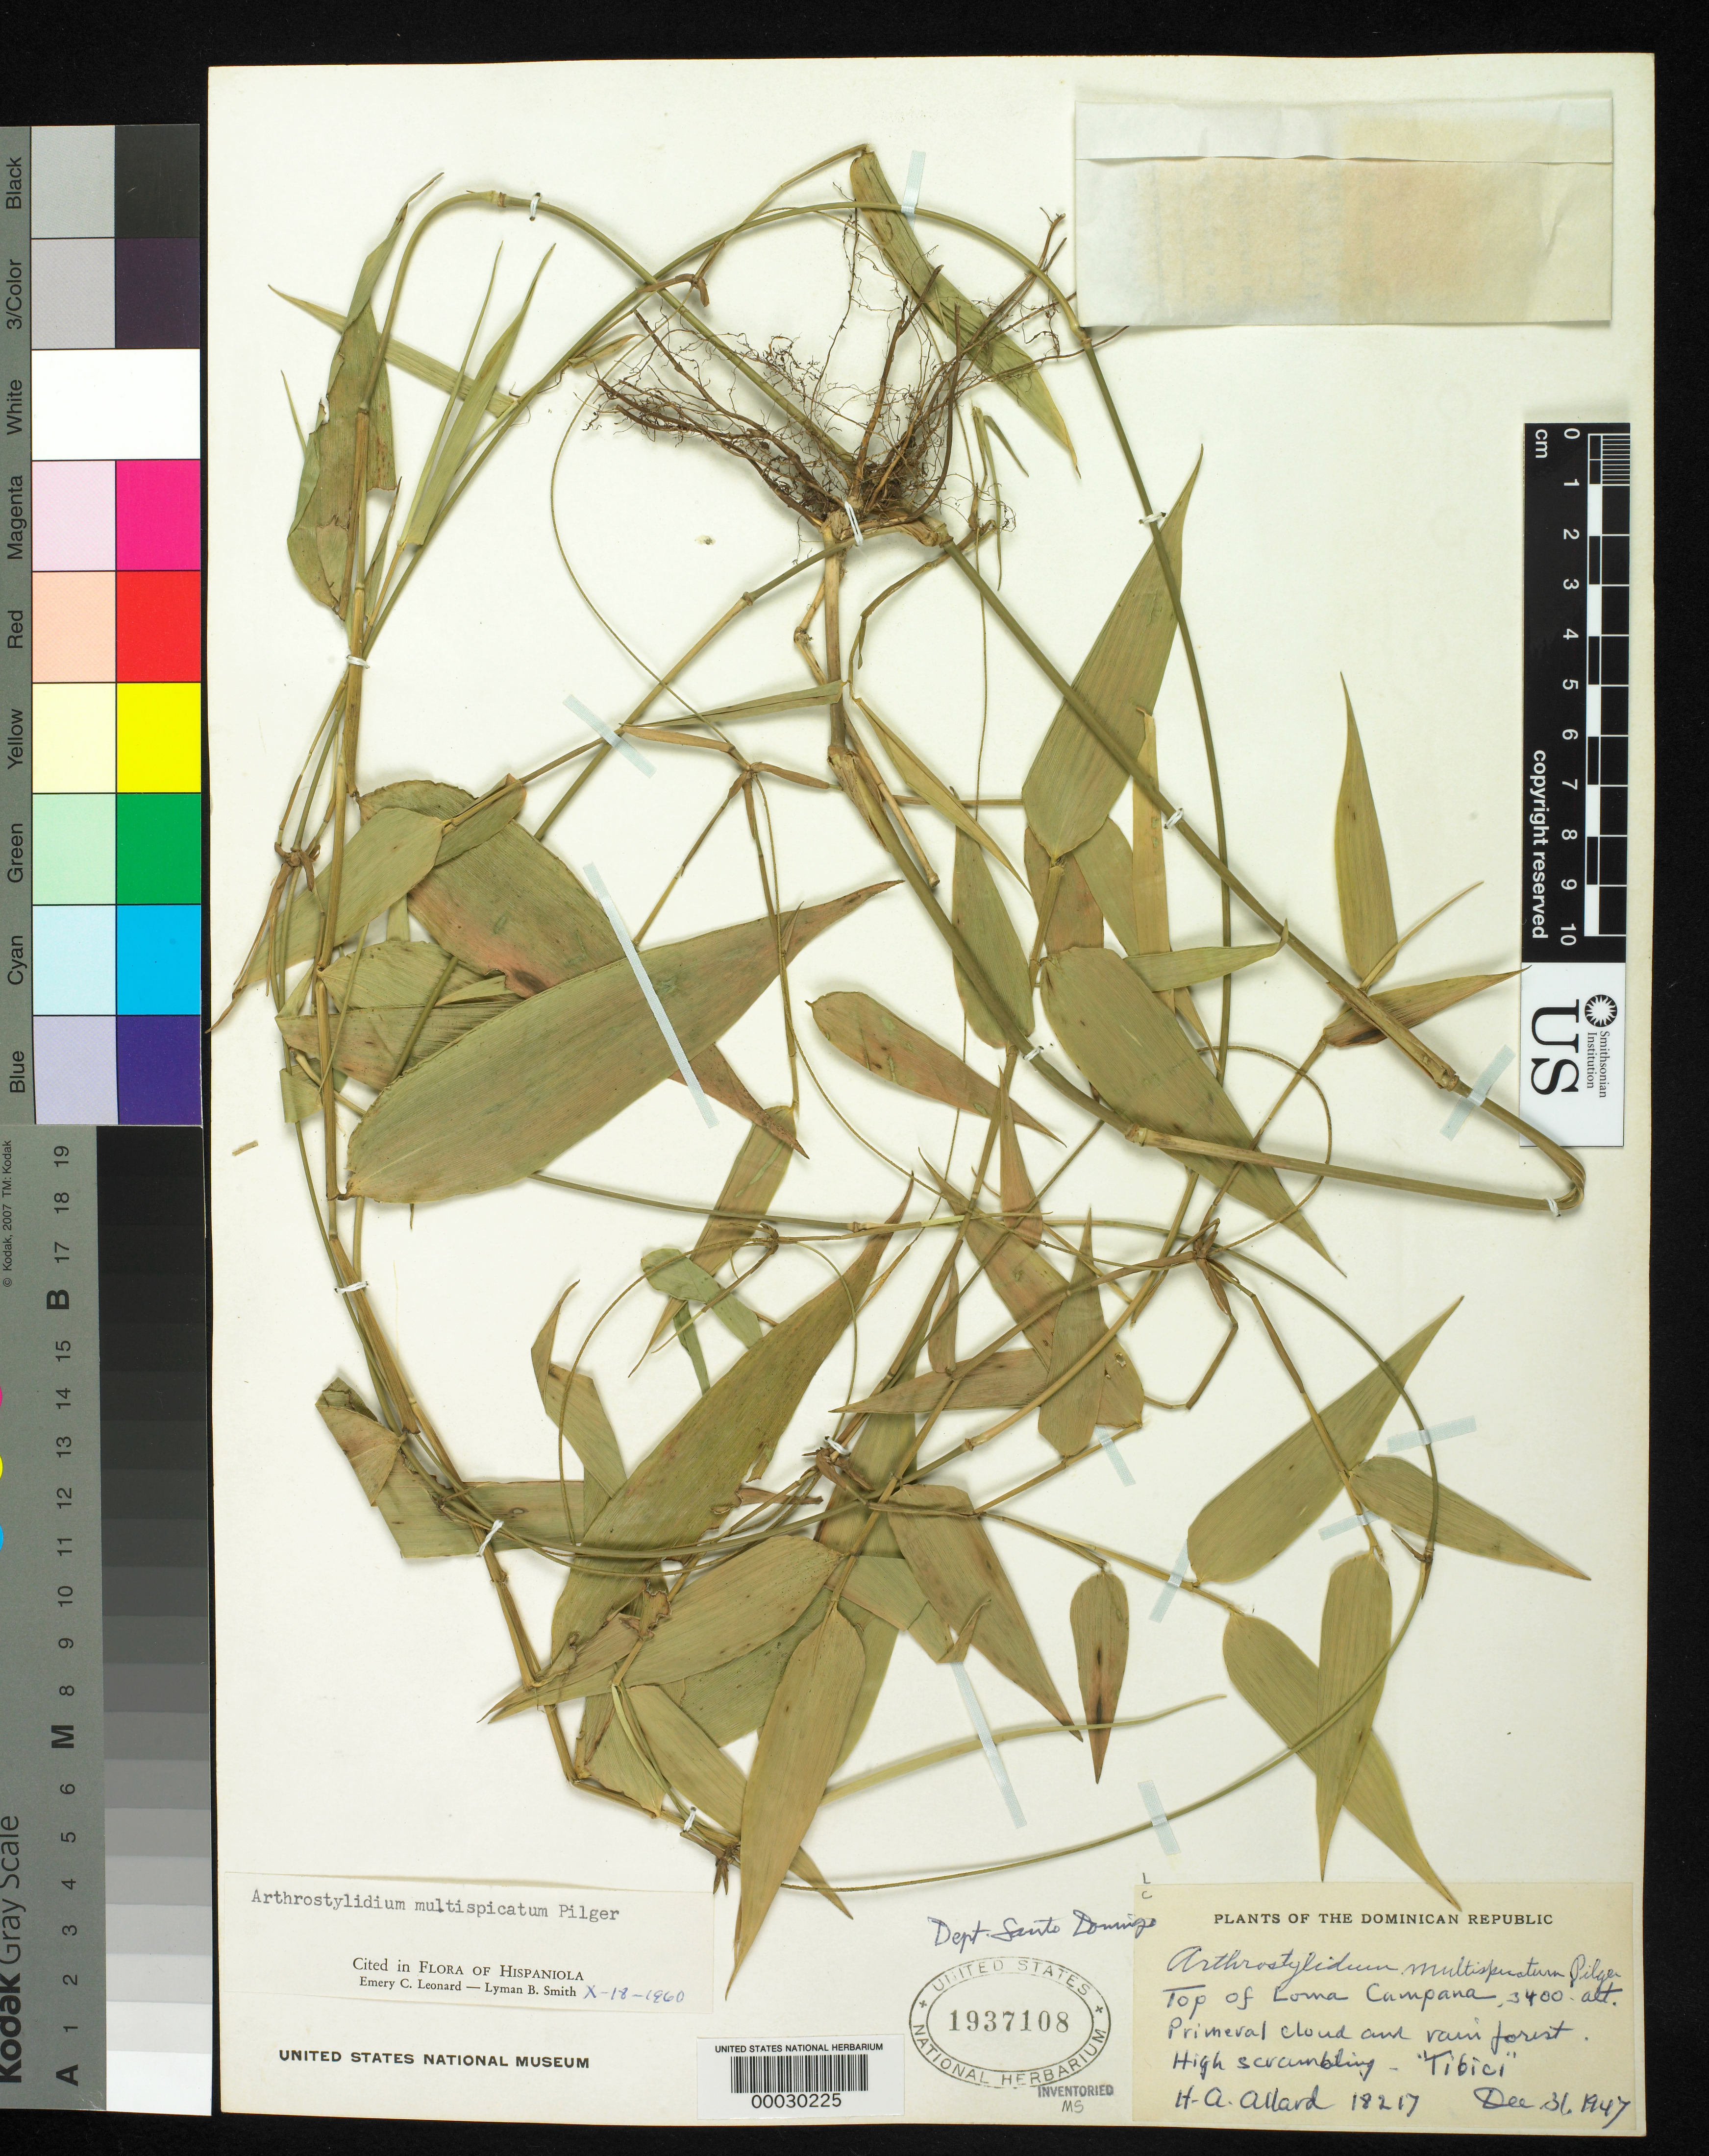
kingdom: Plantae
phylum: Tracheophyta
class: Liliopsida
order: Poales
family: Poaceae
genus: Arthrostylidium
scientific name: Arthrostylidium obtusatum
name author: Pilg. in Urb.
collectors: H. A. Allard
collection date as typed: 31 Dec 1947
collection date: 1947-12-31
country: Dominican Republic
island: Hispaniola Island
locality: Loma campana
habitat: primeral cloud and rain forest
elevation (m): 1037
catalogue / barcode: US 1937108